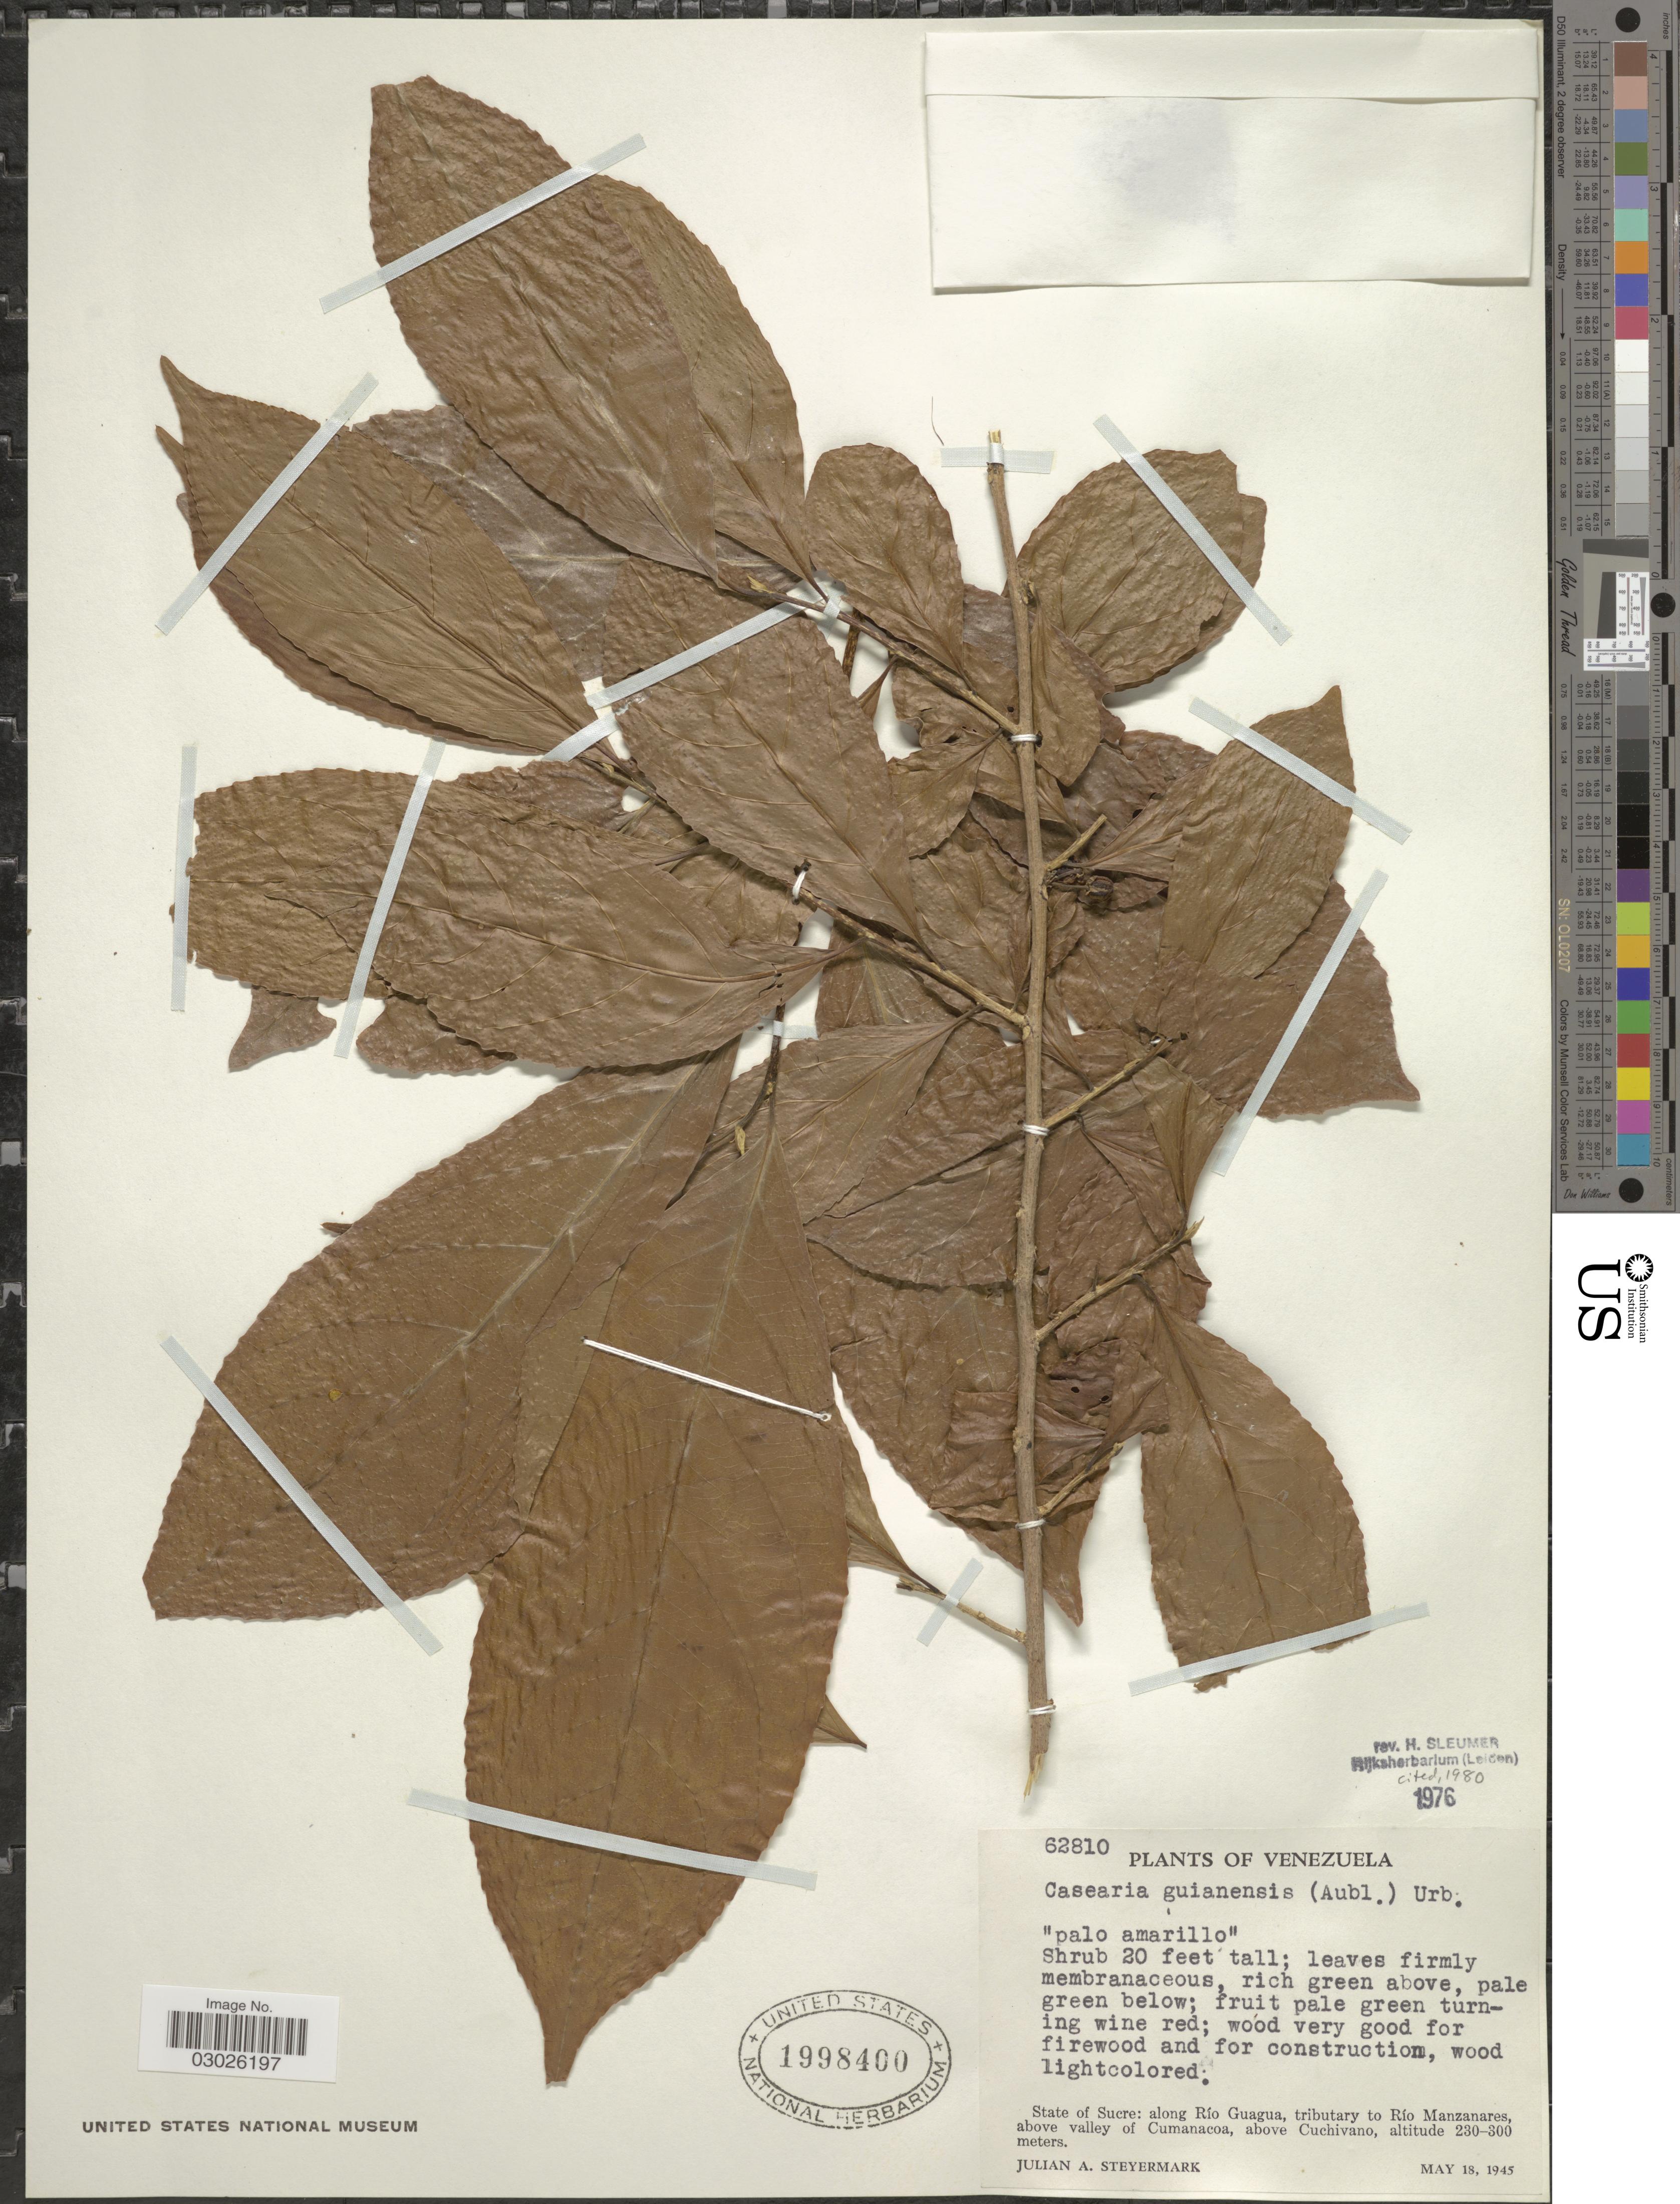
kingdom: Plantae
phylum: Tracheophyta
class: Magnoliopsida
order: Malpighiales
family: Salicaceae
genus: Casearia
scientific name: Casearia guianensis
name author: (Aubl.) Urb.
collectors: J. Steyermark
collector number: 62810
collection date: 1945-05-18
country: Venezuela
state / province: Sucre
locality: State of Sucre: along Río Guagua, tributary to Río Manzanares, above valley of Cumanacoa, above Cuchivano.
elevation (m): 230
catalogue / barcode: US 1998400